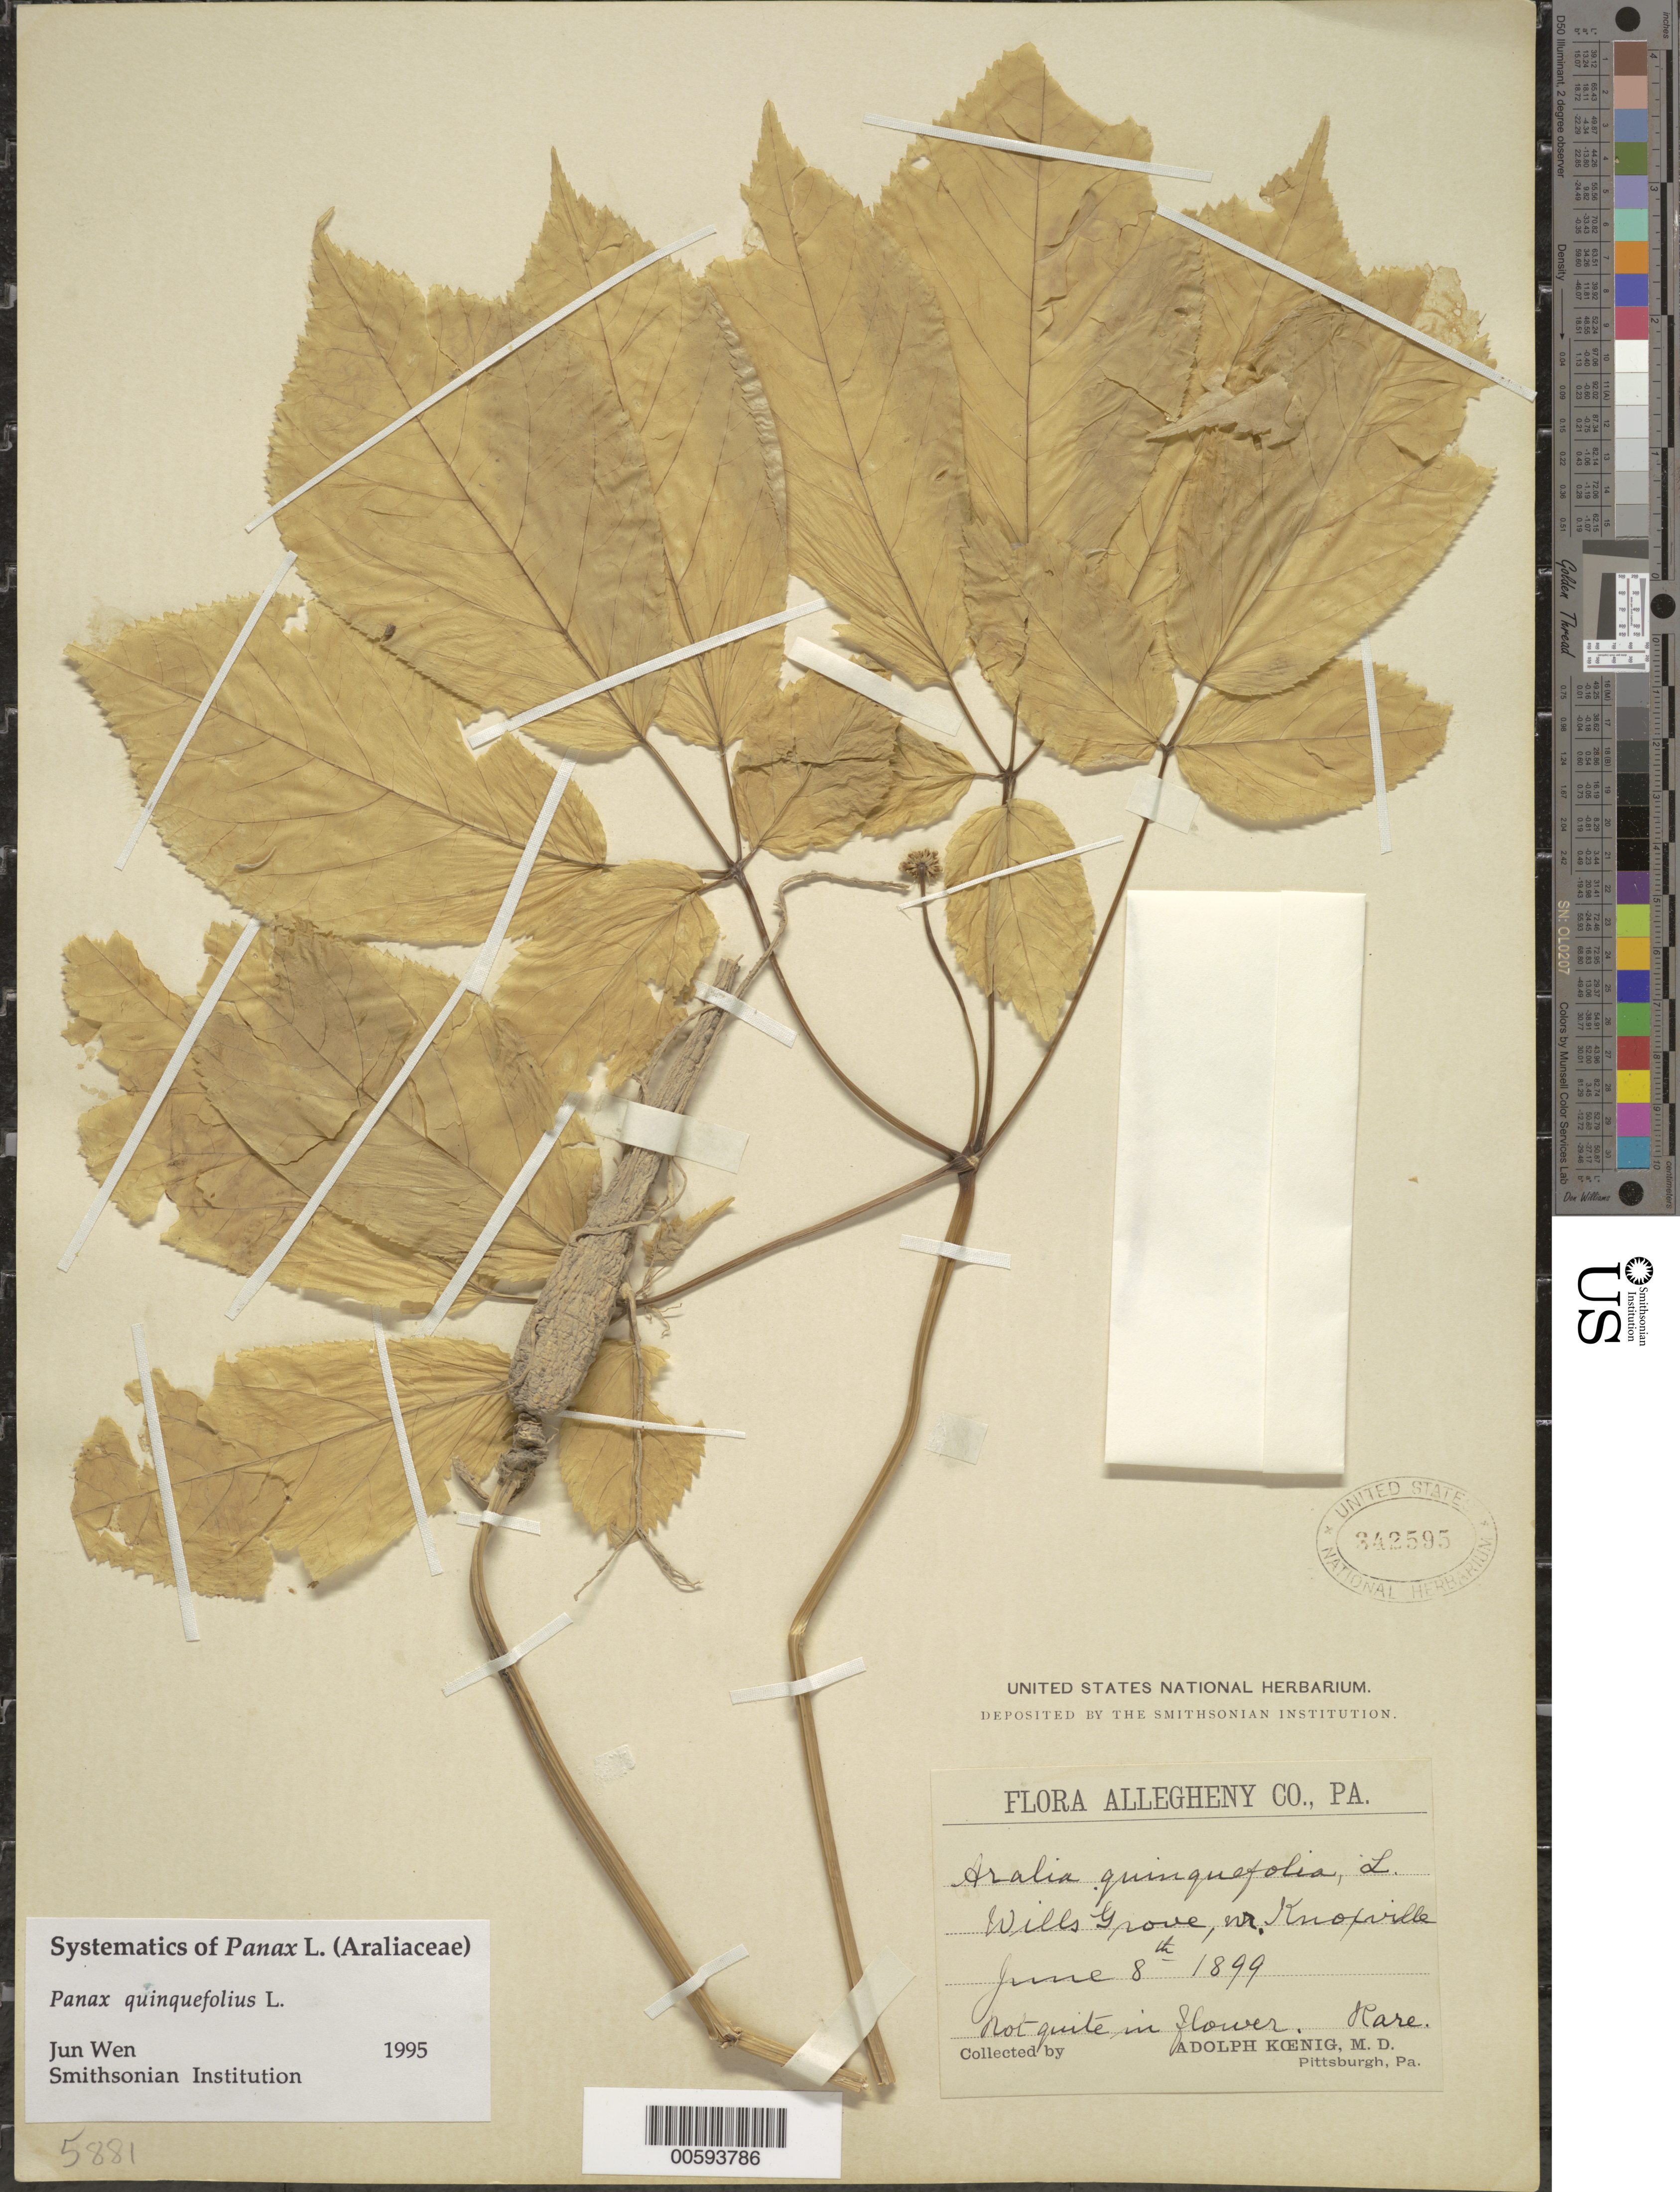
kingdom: Plantae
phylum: Tracheophyta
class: Magnoliopsida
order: Apiales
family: Araliaceae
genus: Panax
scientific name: Panax quinquefolius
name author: L.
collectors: A. Koenig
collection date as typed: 08 Jun 1899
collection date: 1899-06-08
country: United States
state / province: Pennsylvania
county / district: Allegheny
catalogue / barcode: US 342595